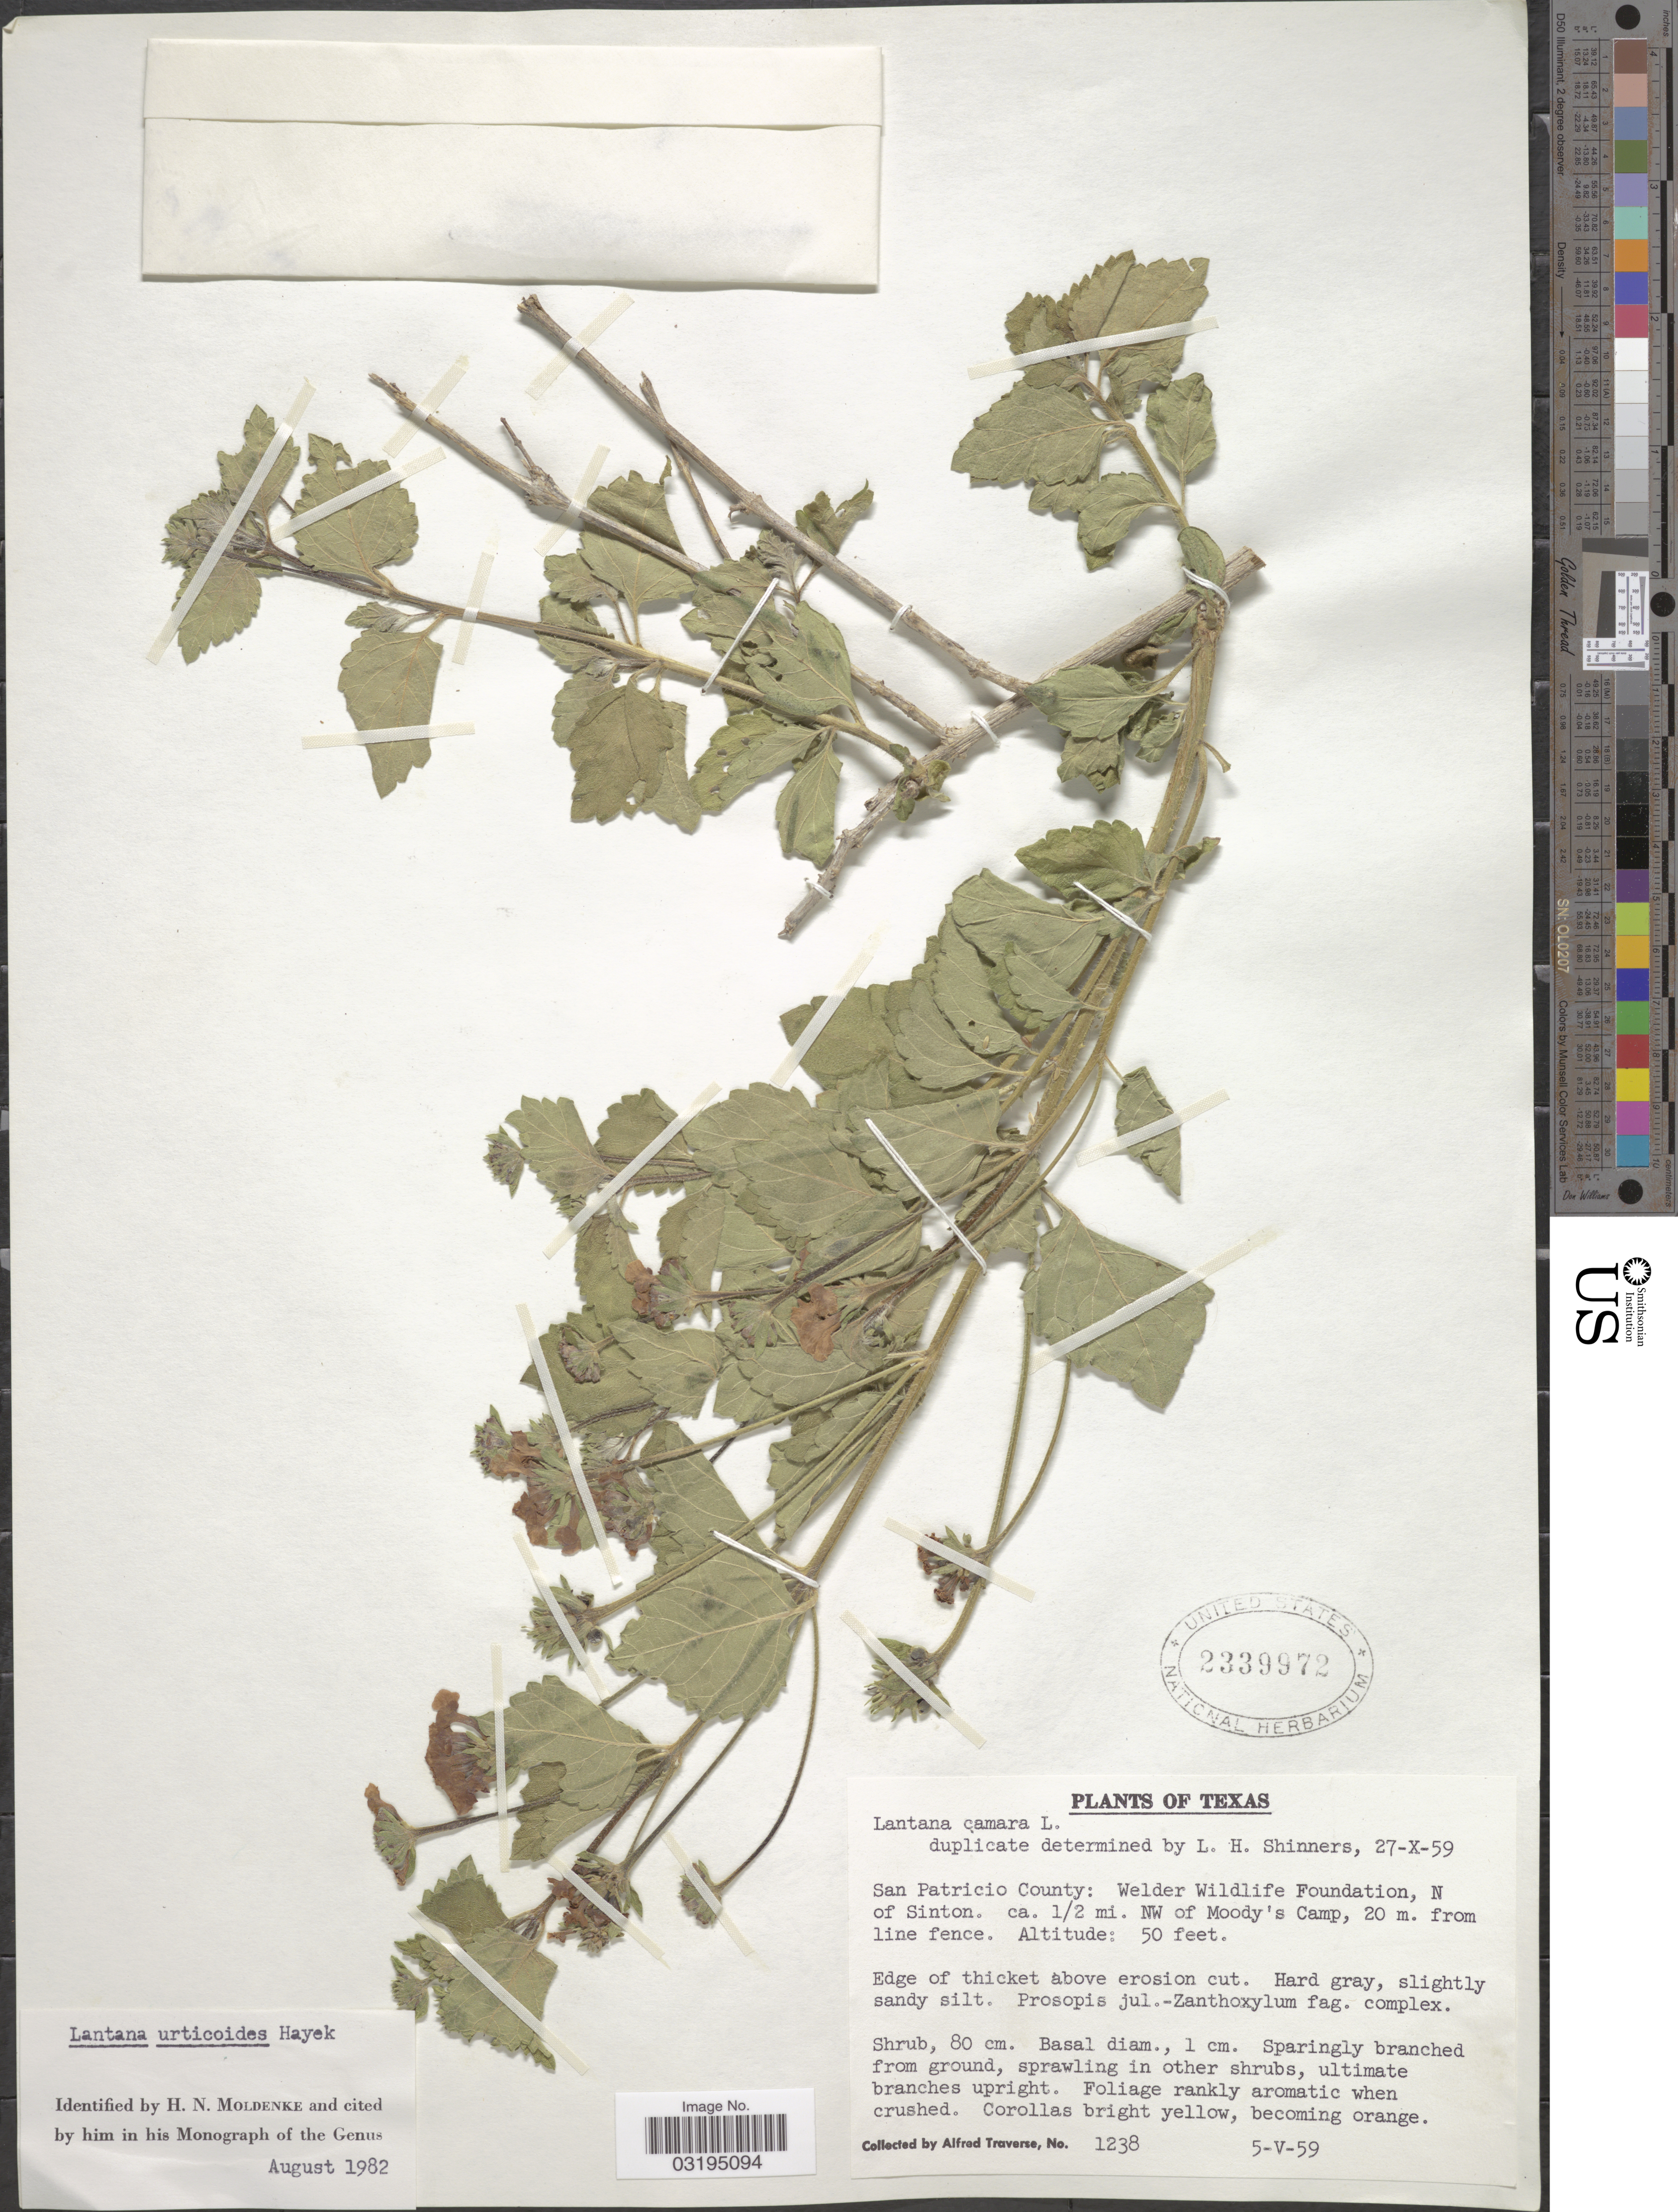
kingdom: Plantae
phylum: Tracheophyta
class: Magnoliopsida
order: Lamiales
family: Verbenaceae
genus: Lantana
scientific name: Lantana urticoides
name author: Hayek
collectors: A. Traverse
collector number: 1238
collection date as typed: Transcribed d/m/y: 5/5/59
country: United States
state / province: Texas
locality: San Patricio County: Welder Wildlife Foundation, N. of Sinton. ca. ½ mi. NW of Moody;s Camp, 20 m. from line fence.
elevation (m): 15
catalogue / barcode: US 2339972